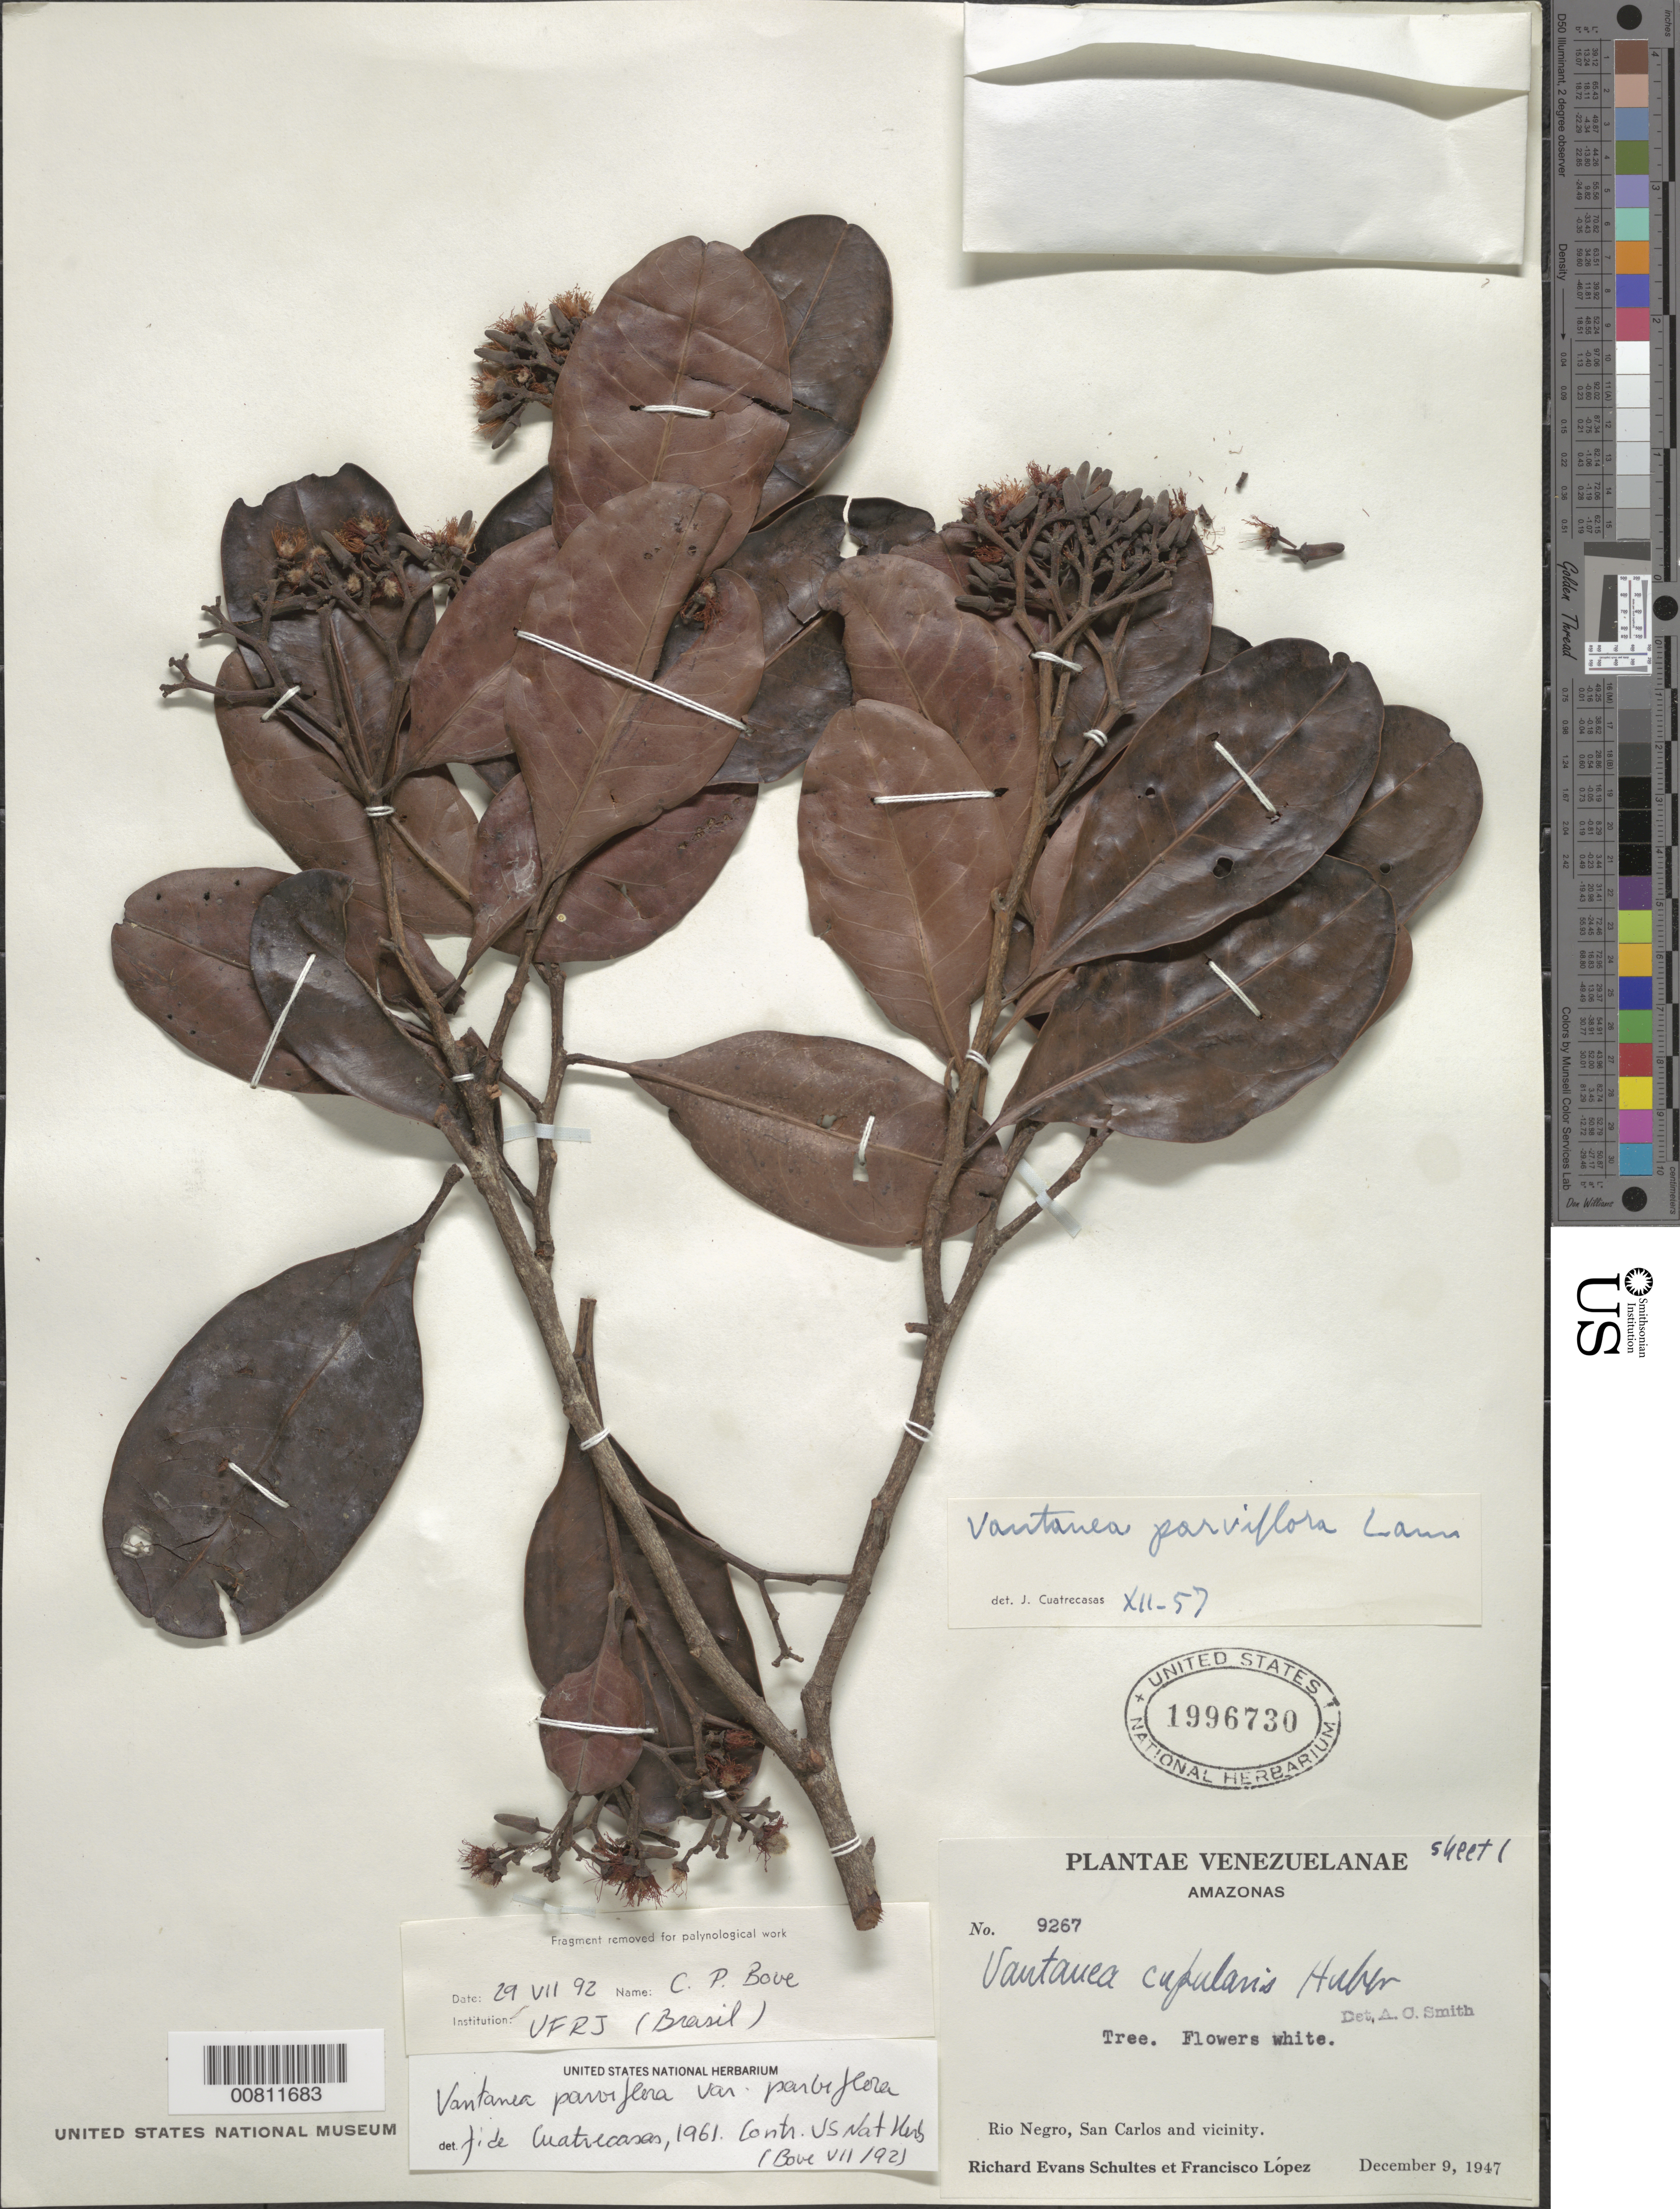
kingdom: Plantae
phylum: Tracheophyta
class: Magnoliopsida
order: Malpighiales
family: Humiriaceae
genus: Vantanea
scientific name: Vantanea parviflora var. parviflora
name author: Lam.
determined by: Cuatrecasas, J.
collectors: R. E. Schultes & F. Lopéz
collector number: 9267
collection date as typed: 9-Dec-47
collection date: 1947-12-09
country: Venezuela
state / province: Amazonas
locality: San Carlos and vicinity, Río Negro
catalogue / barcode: US 1996730